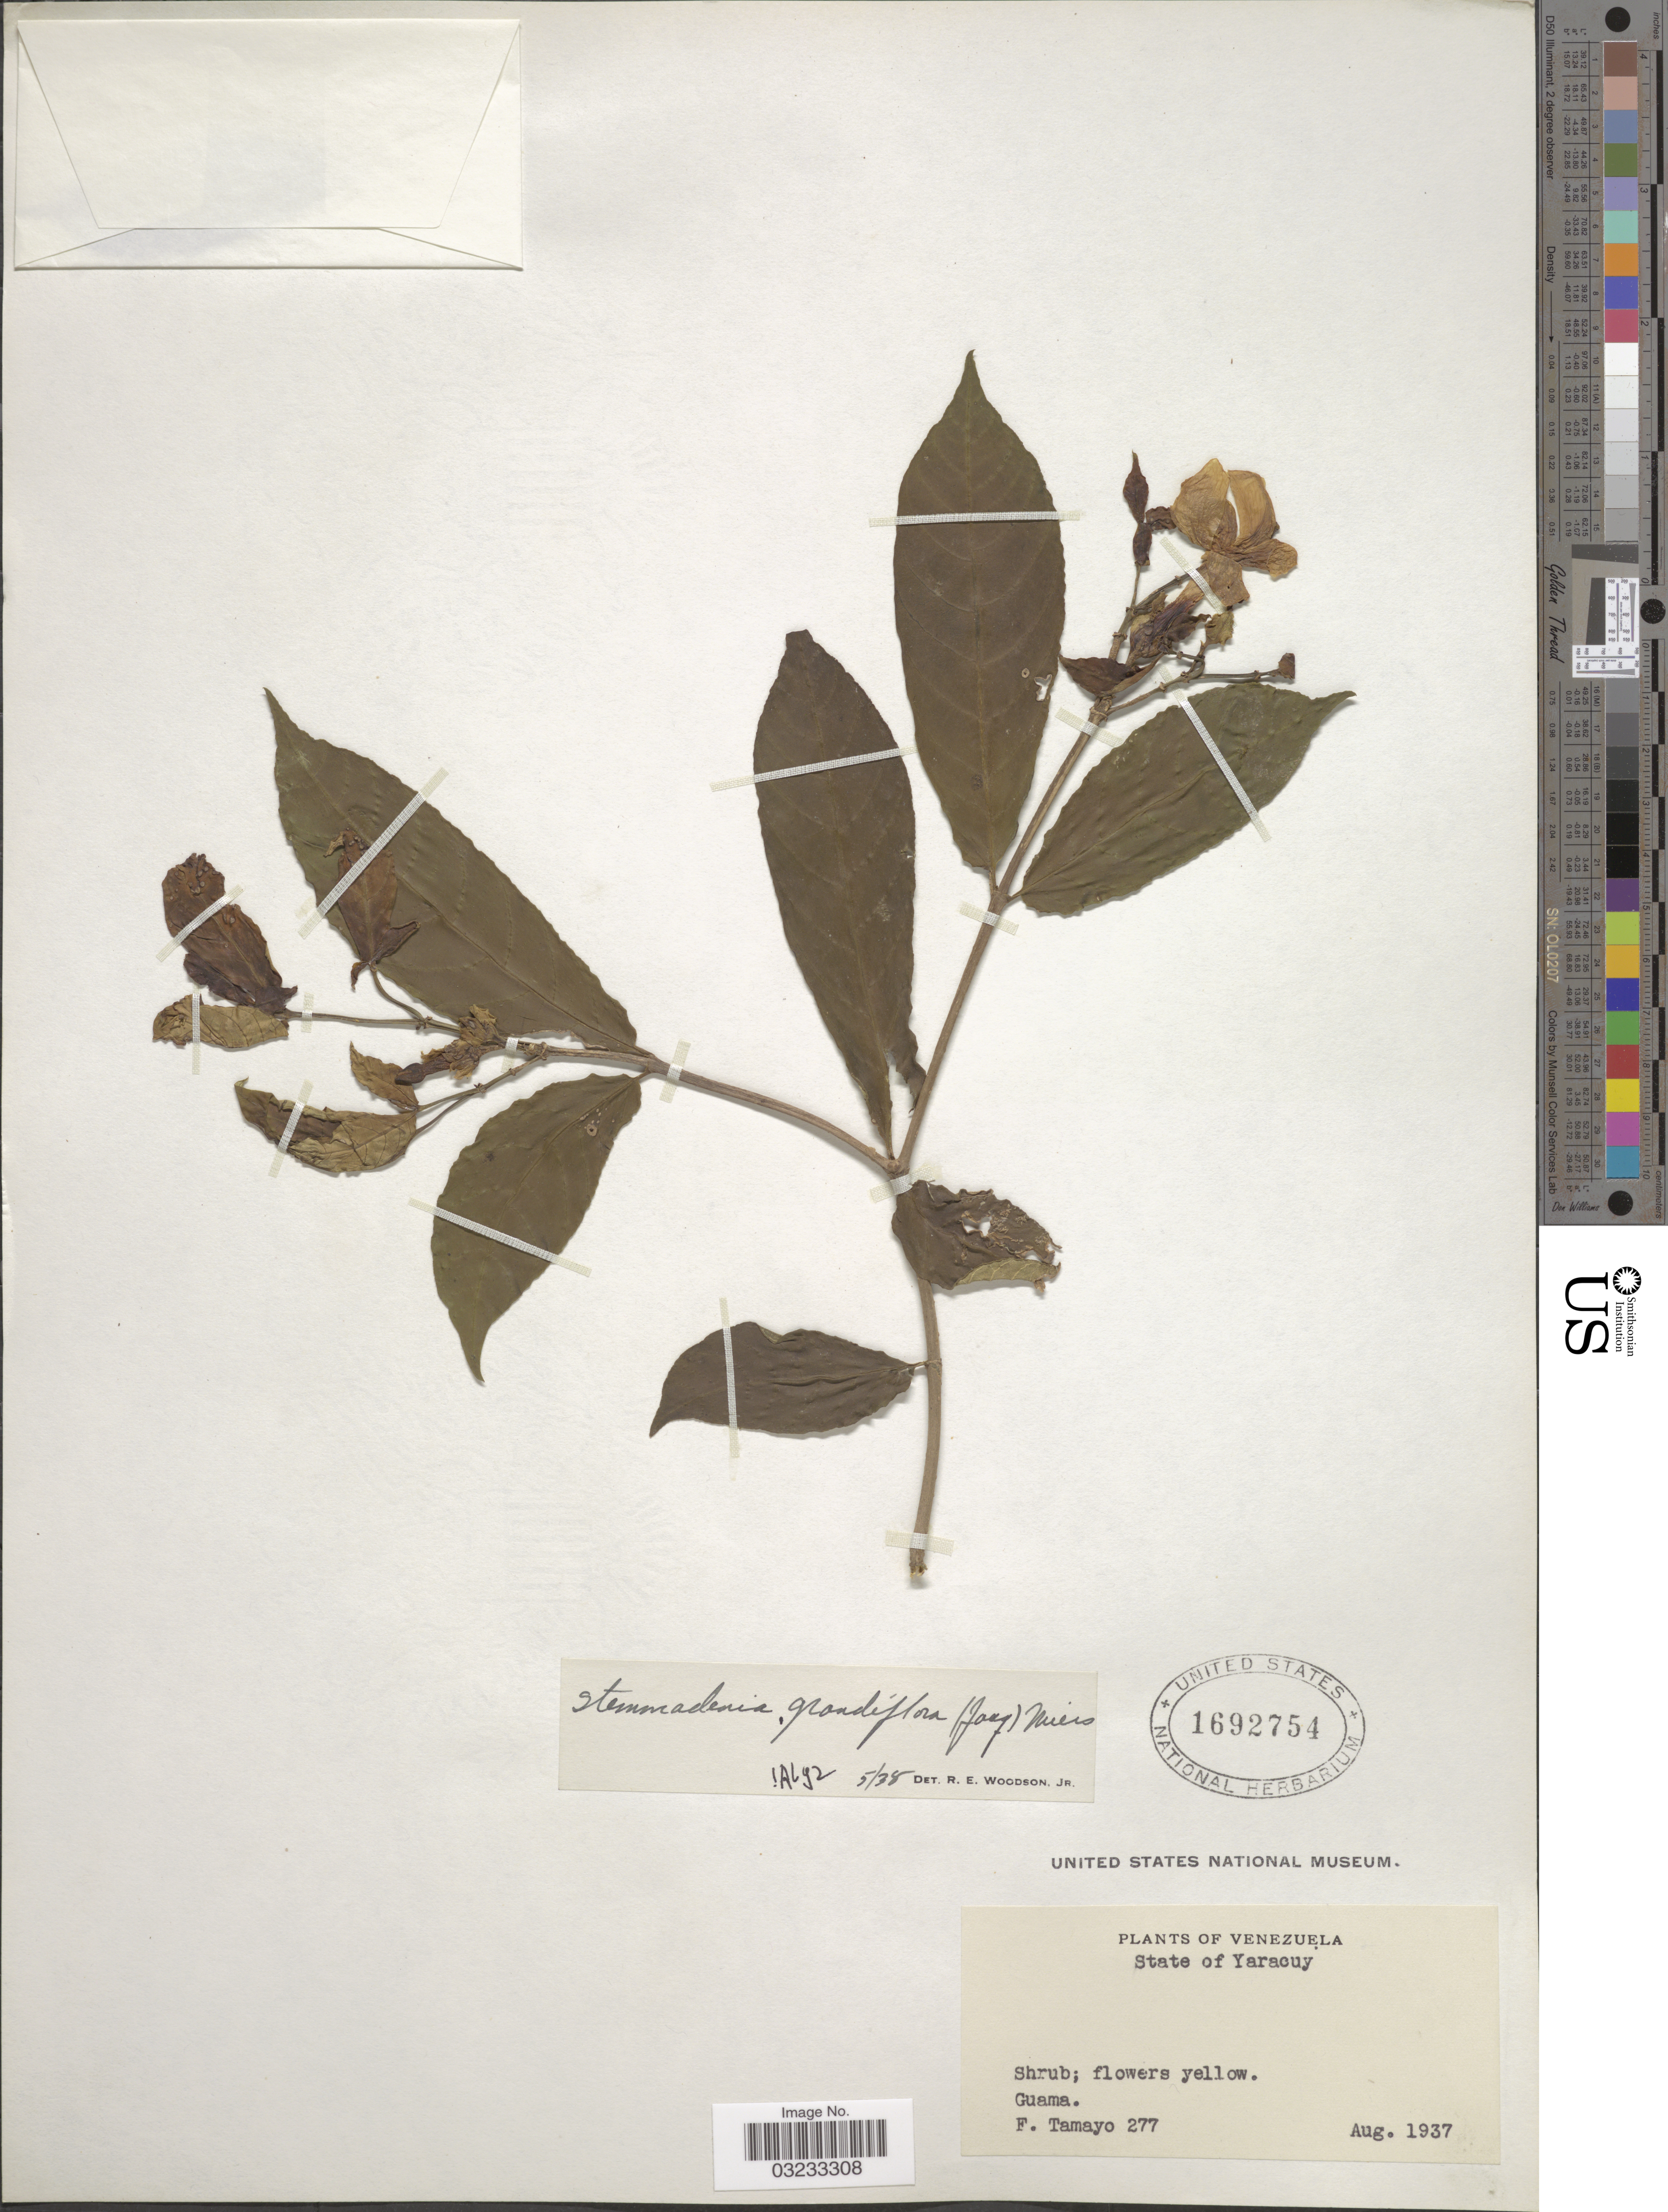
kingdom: Plantae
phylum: Tracheophyta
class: Magnoliopsida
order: Gentianales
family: Apocynaceae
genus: Stemmadenia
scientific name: Stemmadenia grandiflora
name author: (Jacq.) Miers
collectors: F. Tamayo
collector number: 277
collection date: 1937-08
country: Venezuela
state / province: Yaracuy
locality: Guama.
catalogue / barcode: US 1692754